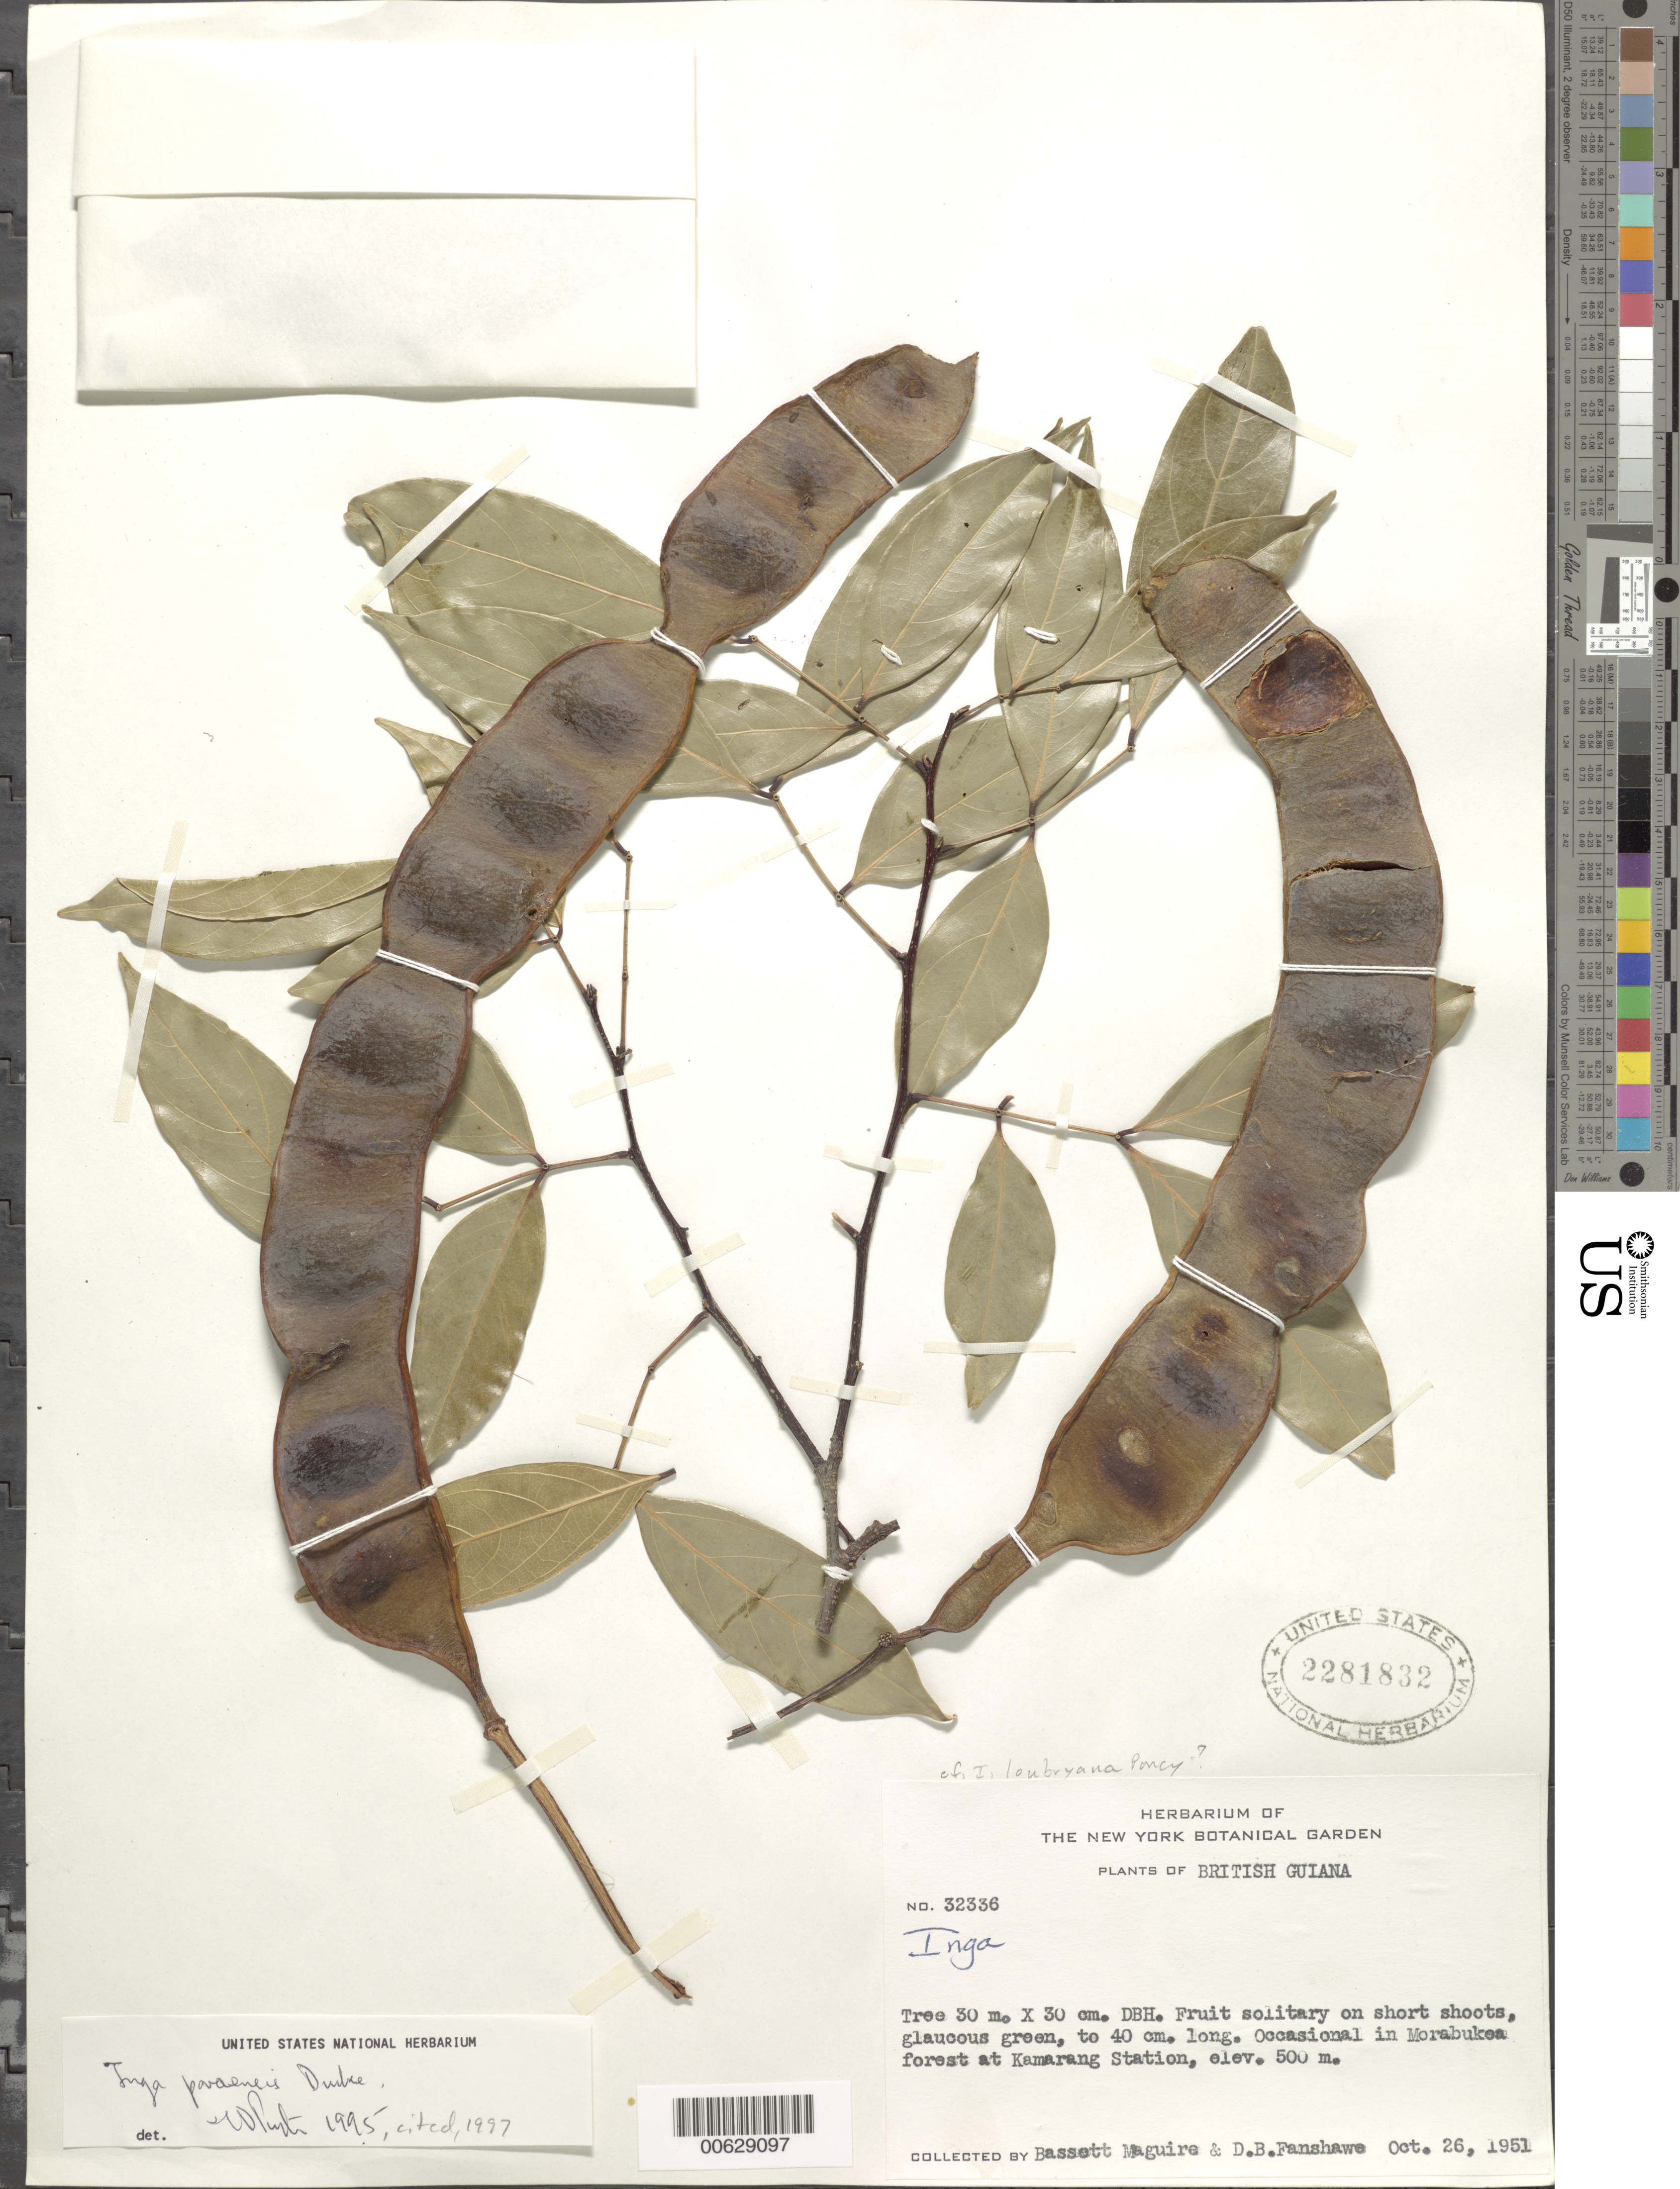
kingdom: Plantae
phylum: Tracheophyta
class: Magnoliopsida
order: Fabales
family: Fabaceae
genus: Inga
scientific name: Inga paraensis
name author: Ducke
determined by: Pennington, T. D., (K)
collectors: B. Maguire & D. B. Fanshawe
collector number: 32336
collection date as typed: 26-Oct-51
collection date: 1951-10-26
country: Guyana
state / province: Cuyuni-Mazaruni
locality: Kamarang Station, Upper Mazaruni River, Pakaraima Mts.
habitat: Morabukea forest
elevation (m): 500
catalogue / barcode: US 2281832